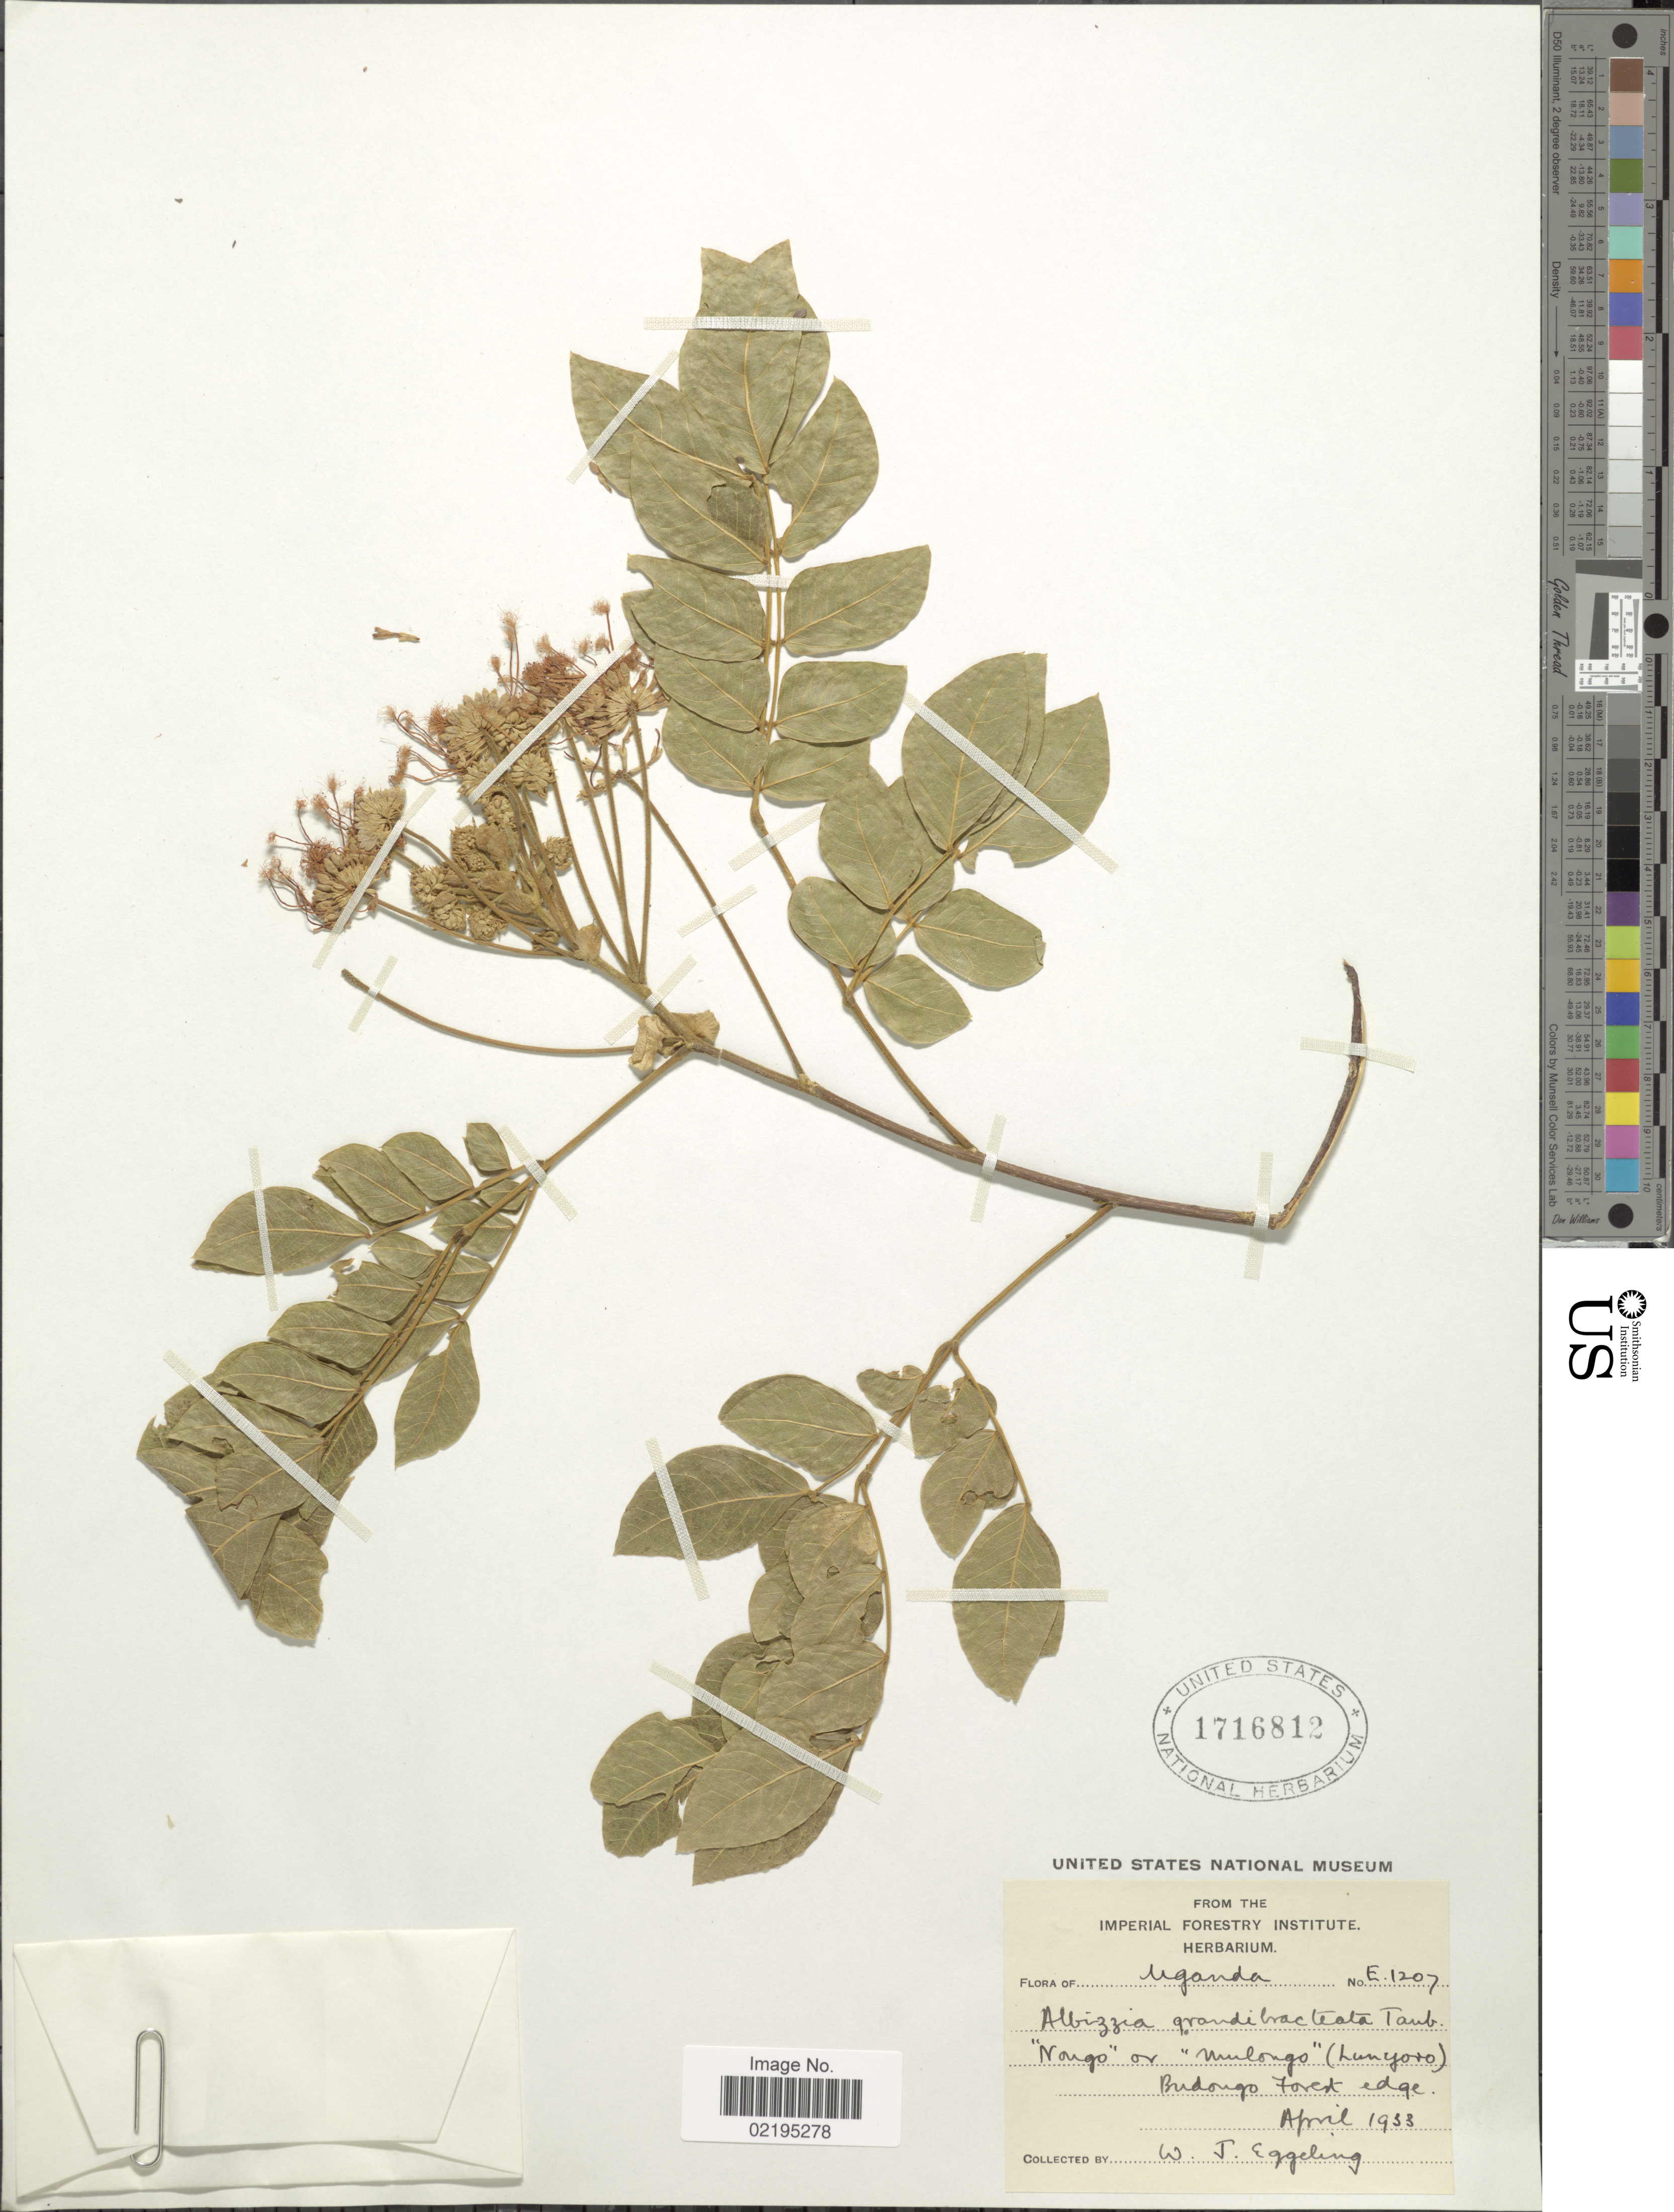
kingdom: Plantae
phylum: Tracheophyta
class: Magnoliopsida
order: Fabales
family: Fabaceae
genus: Albizia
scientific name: Albizia grandibracteata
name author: Taub.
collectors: W. Eggeling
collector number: E1207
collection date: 1933-04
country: Uganda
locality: Nougo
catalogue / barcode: US 1716812